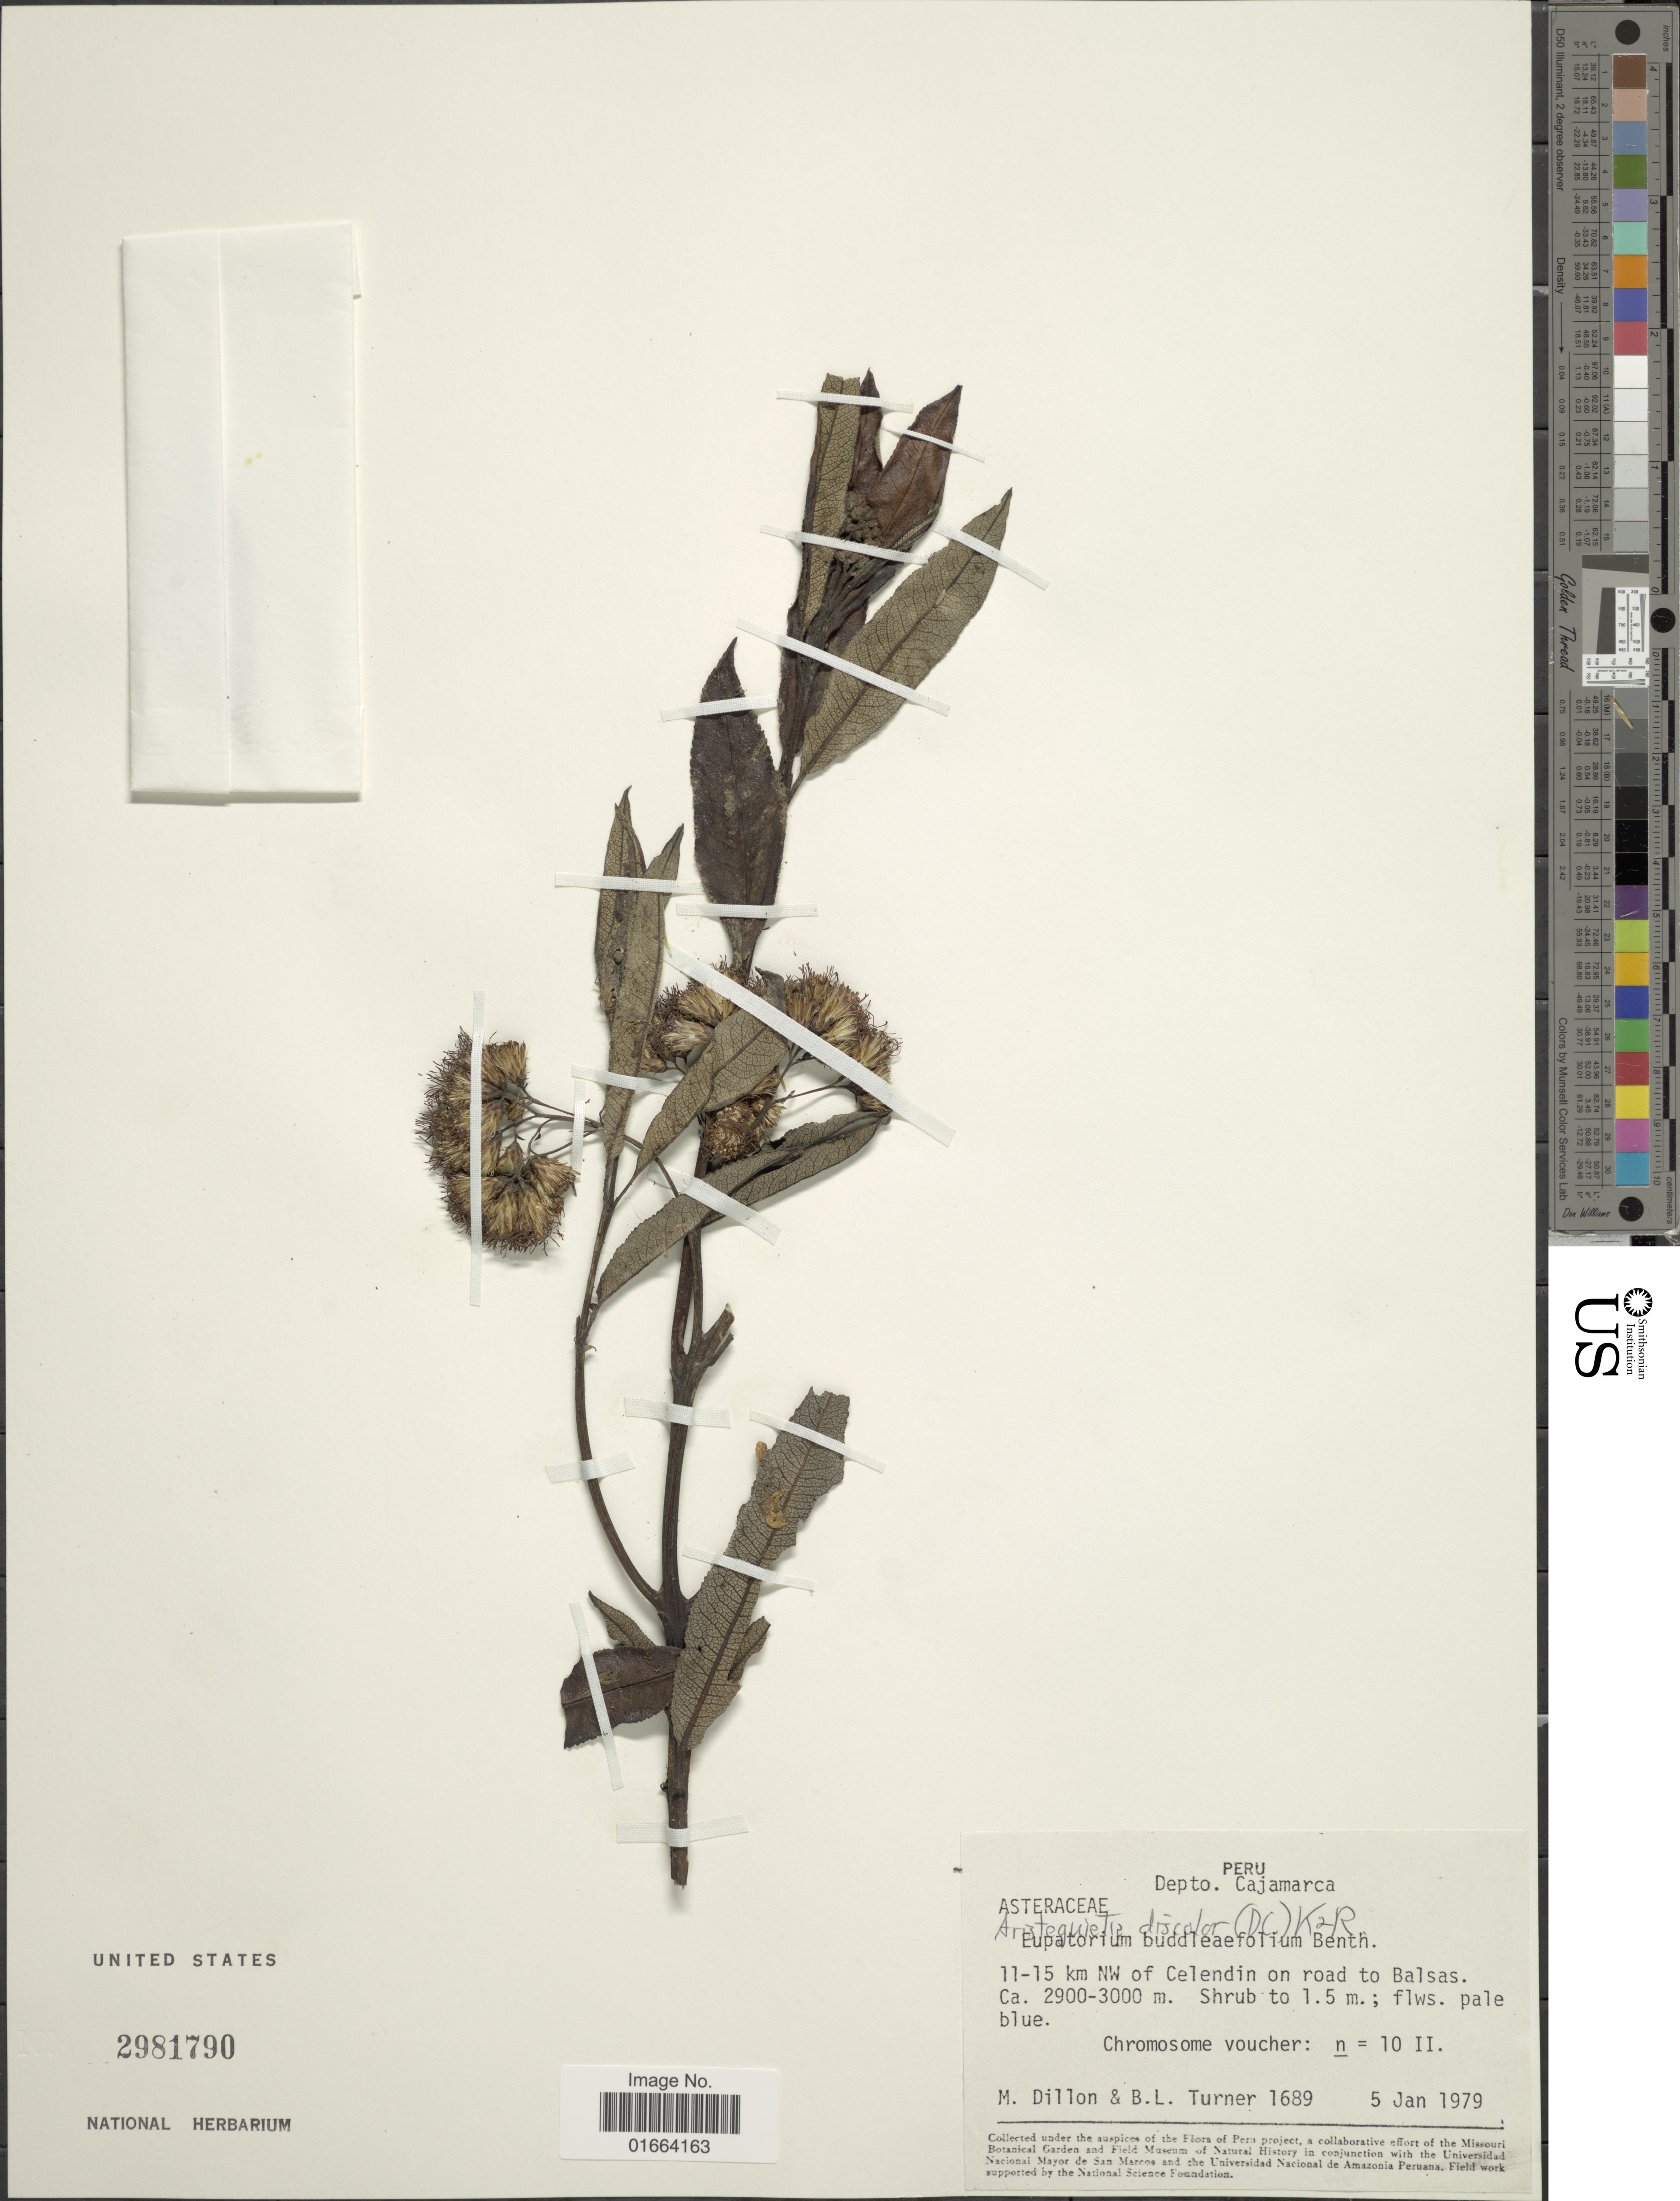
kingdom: Plantae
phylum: Tracheophyta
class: Magnoliopsida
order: Asterales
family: Asteraceae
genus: Aristeguietia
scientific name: Aristeguietia discolor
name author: (DC.) R.M. King & H. Rob.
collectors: M. O. Dillon & B. L. Turner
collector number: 1689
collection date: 1979-01-05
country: Peru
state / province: Cajamarca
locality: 11-15 km NW of Celendin on road to Balsas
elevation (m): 2900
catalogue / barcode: US 2981790